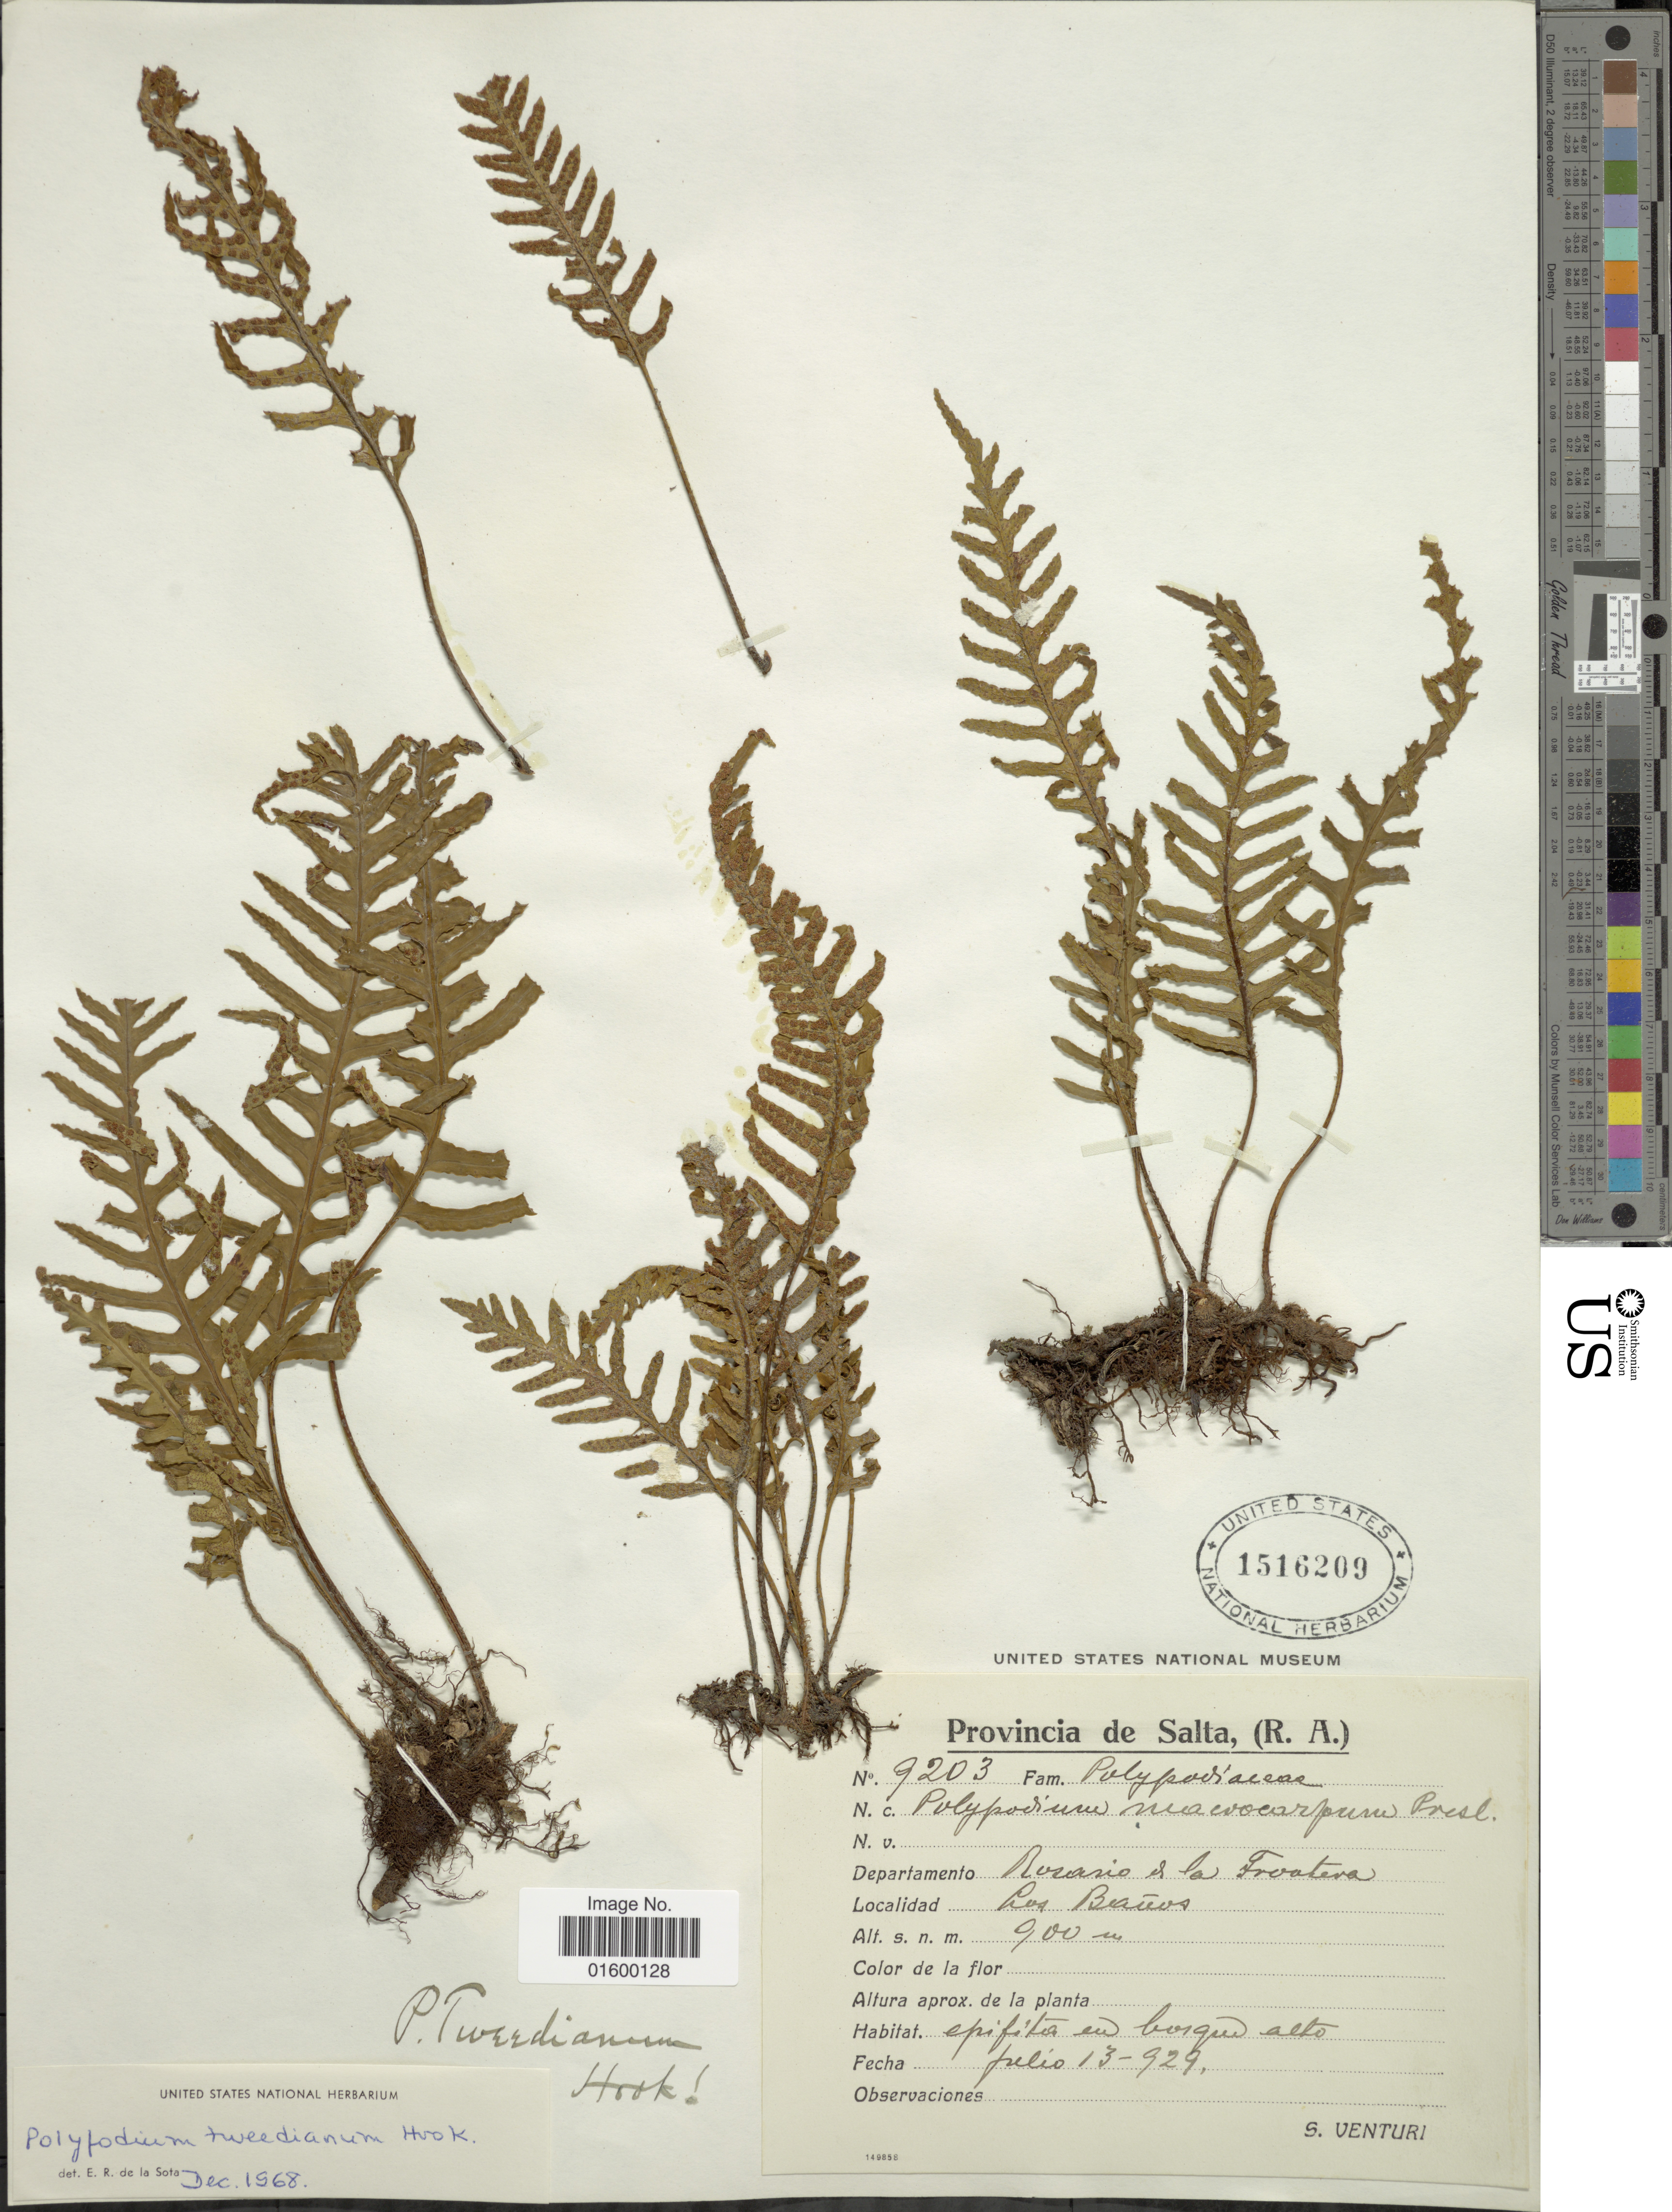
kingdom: Plantae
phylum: Tracheophyta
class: Polypodiopsida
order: Polypodiales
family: Polypodiaceae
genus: Pleopeltis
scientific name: Pleopeltis tweediana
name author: (Hook.) A.R. Sm.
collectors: S. Venturi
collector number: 9203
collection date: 1929-07-13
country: Argentina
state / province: Salta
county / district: Rosario de La Frontera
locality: Los Baños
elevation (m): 900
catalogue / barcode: US 1516209